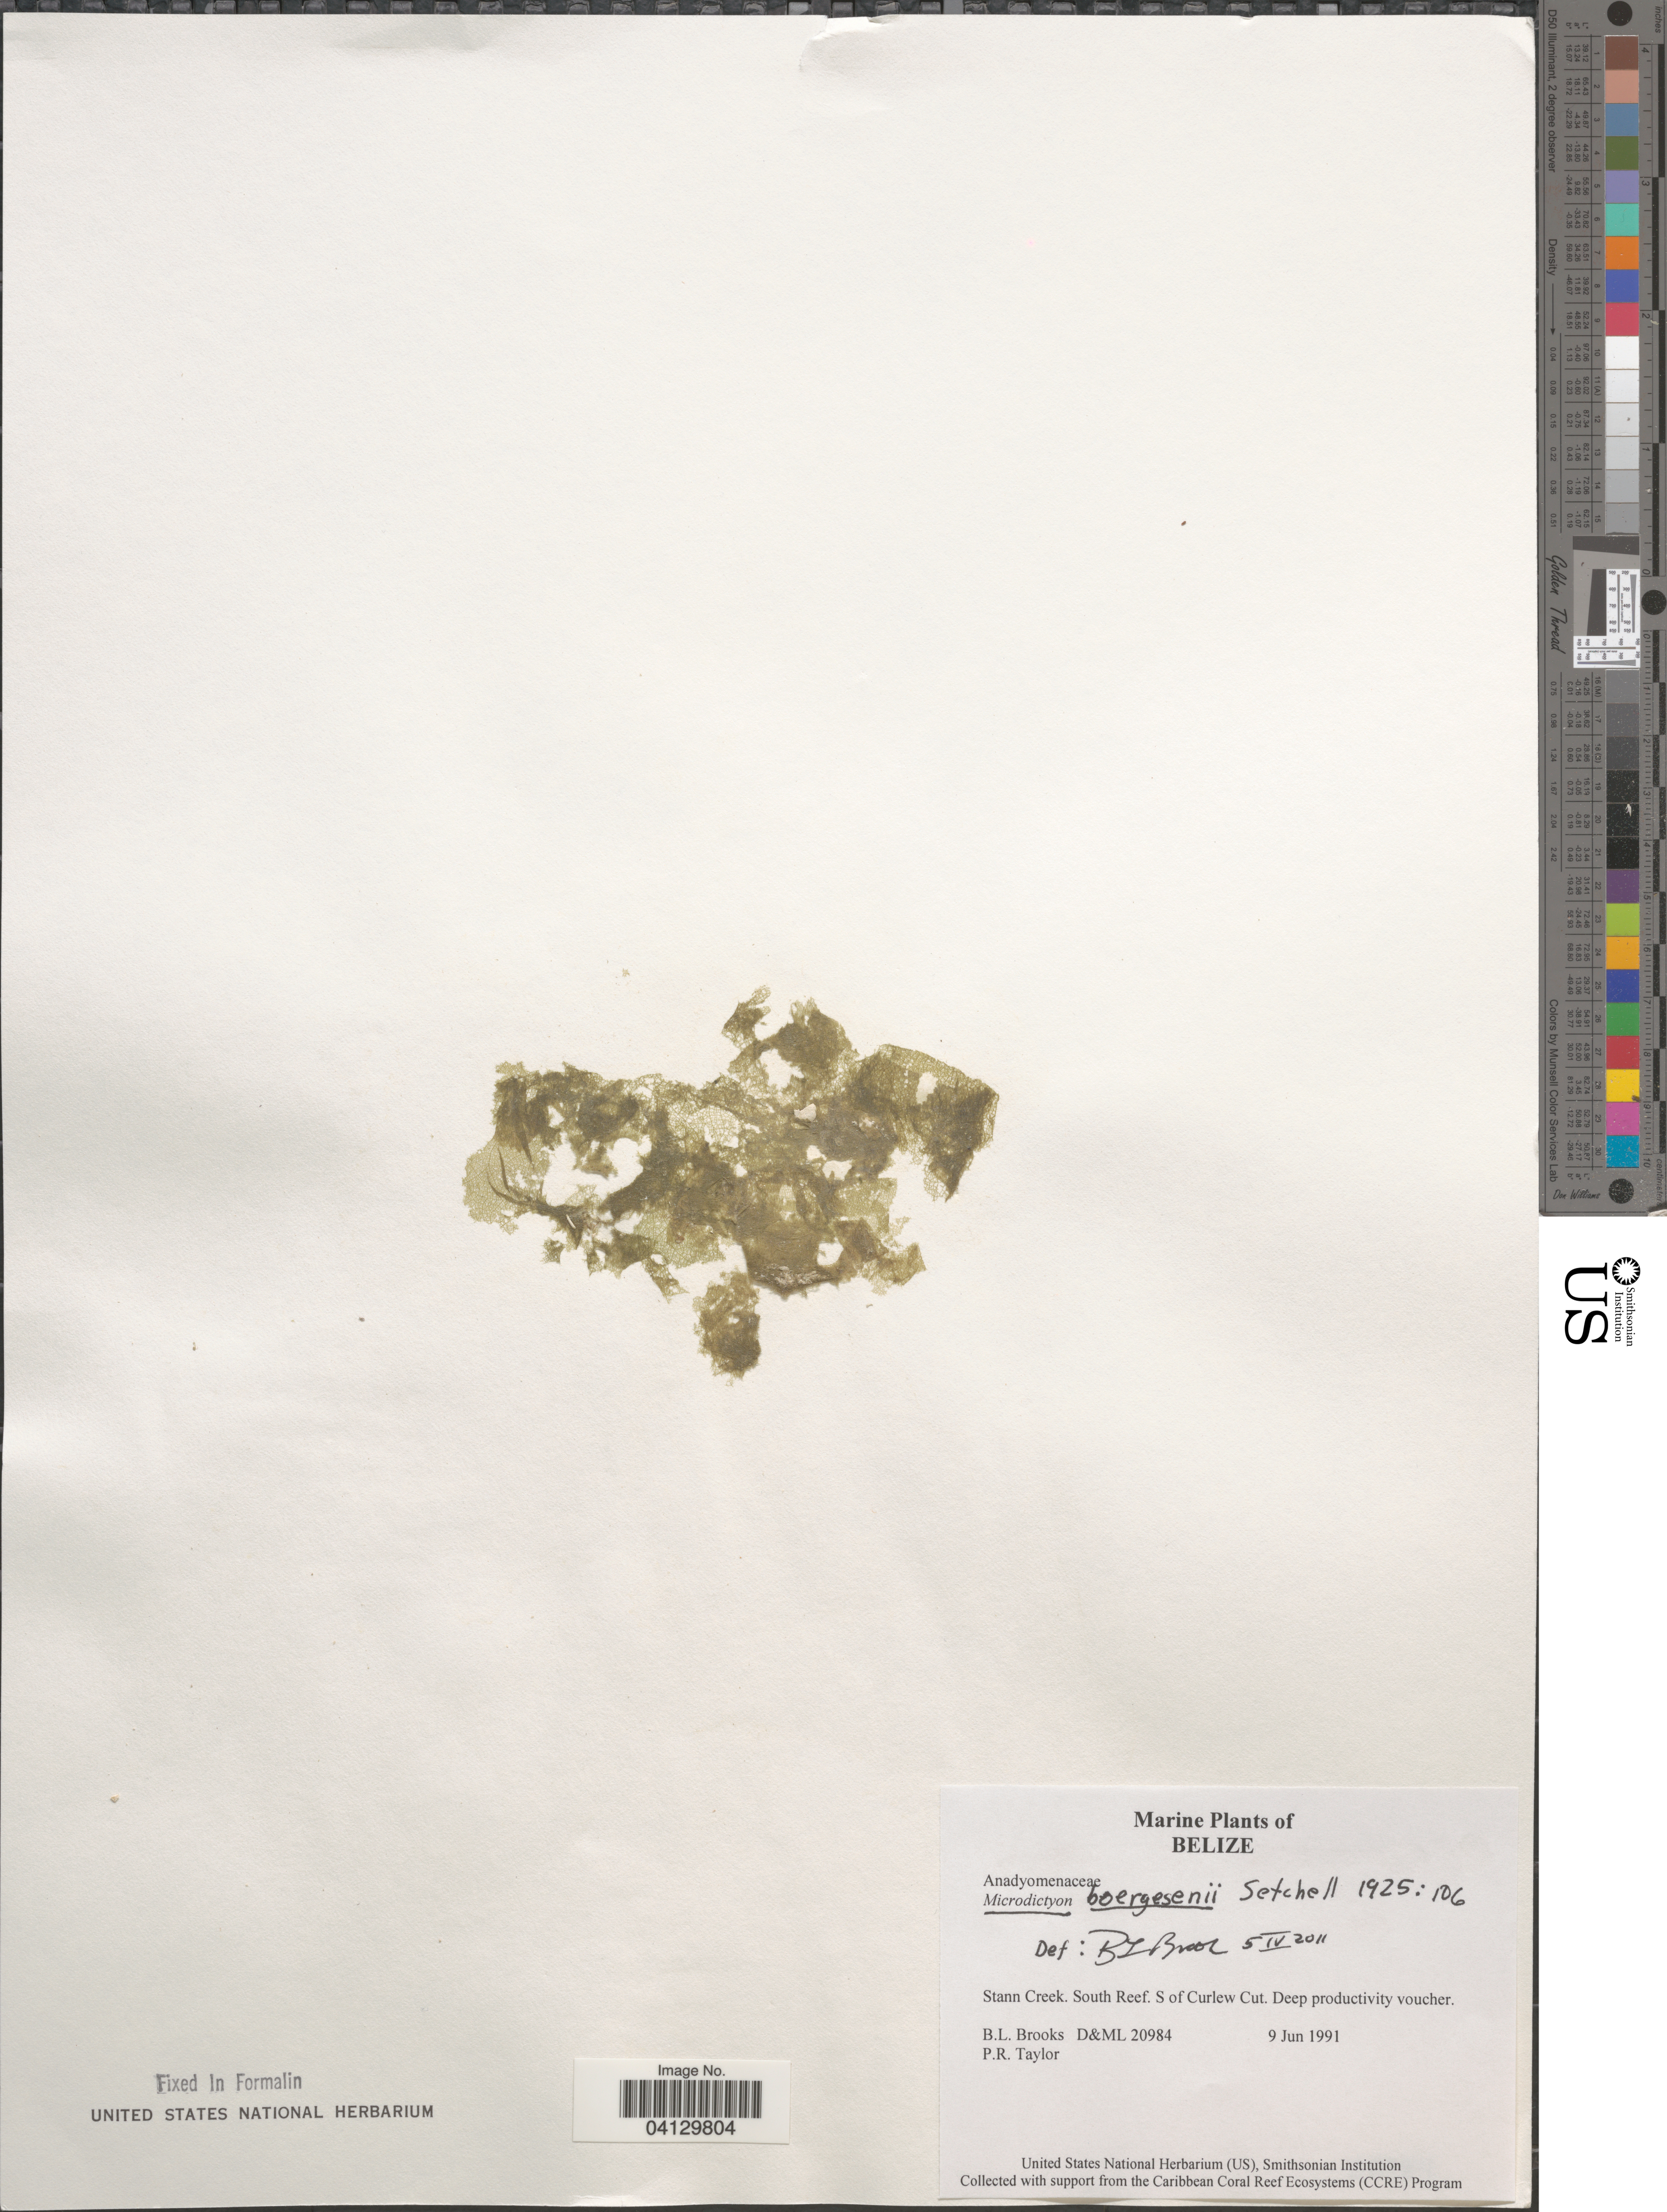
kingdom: Plantae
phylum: Chlorophyta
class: Ulvophyceae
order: Cladophorales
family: Anadyomenaceae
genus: Microdictyon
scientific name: Microdictyon boergesenii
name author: Setch.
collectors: B. Brooks & P. R. Taylor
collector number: D&ML20984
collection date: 1991-06-09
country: Belize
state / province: Stann Creek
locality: South Reef. S of Curlew Cut.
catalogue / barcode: US 329050